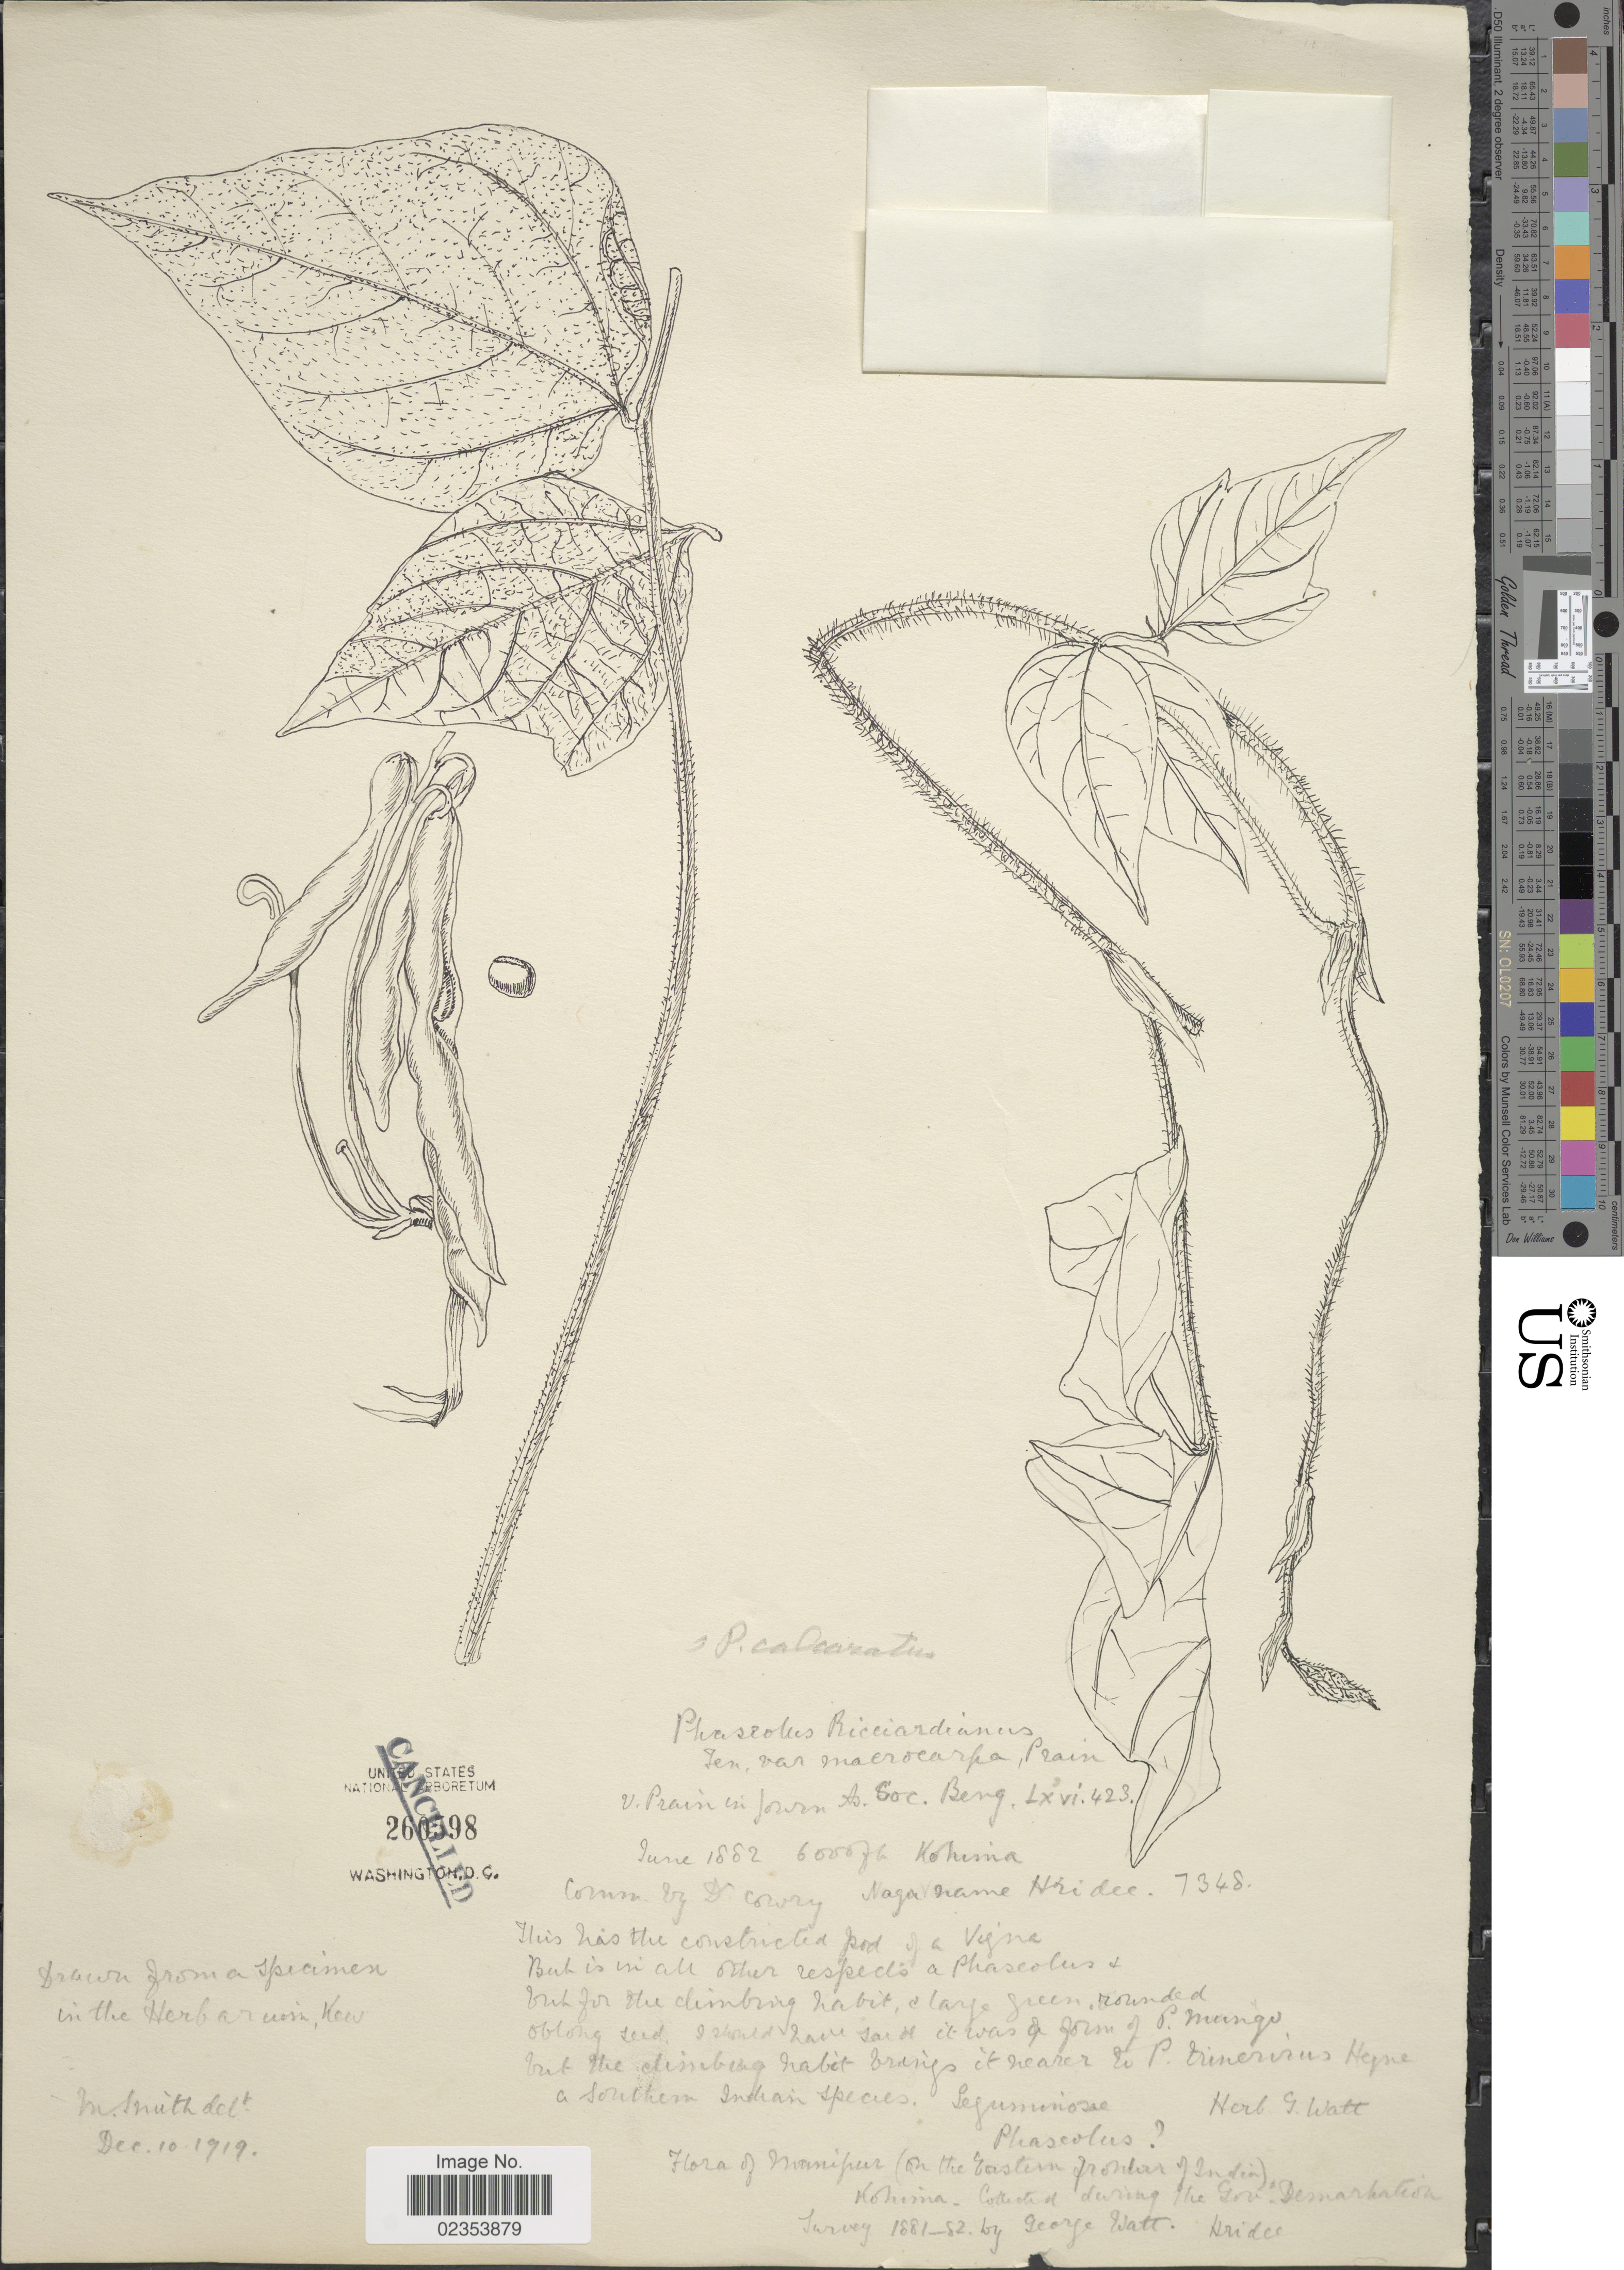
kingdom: Plantae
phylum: Tracheophyta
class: Magnoliopsida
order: Fabales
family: Fabaceae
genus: Vigna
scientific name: Vigna umbellata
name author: (Thunb.) Ohwi & H. Ohashi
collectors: G. Watt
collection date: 1882-06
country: India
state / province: Manipur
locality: Manipur (on the eastern frontier of India), Kohima.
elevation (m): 1829